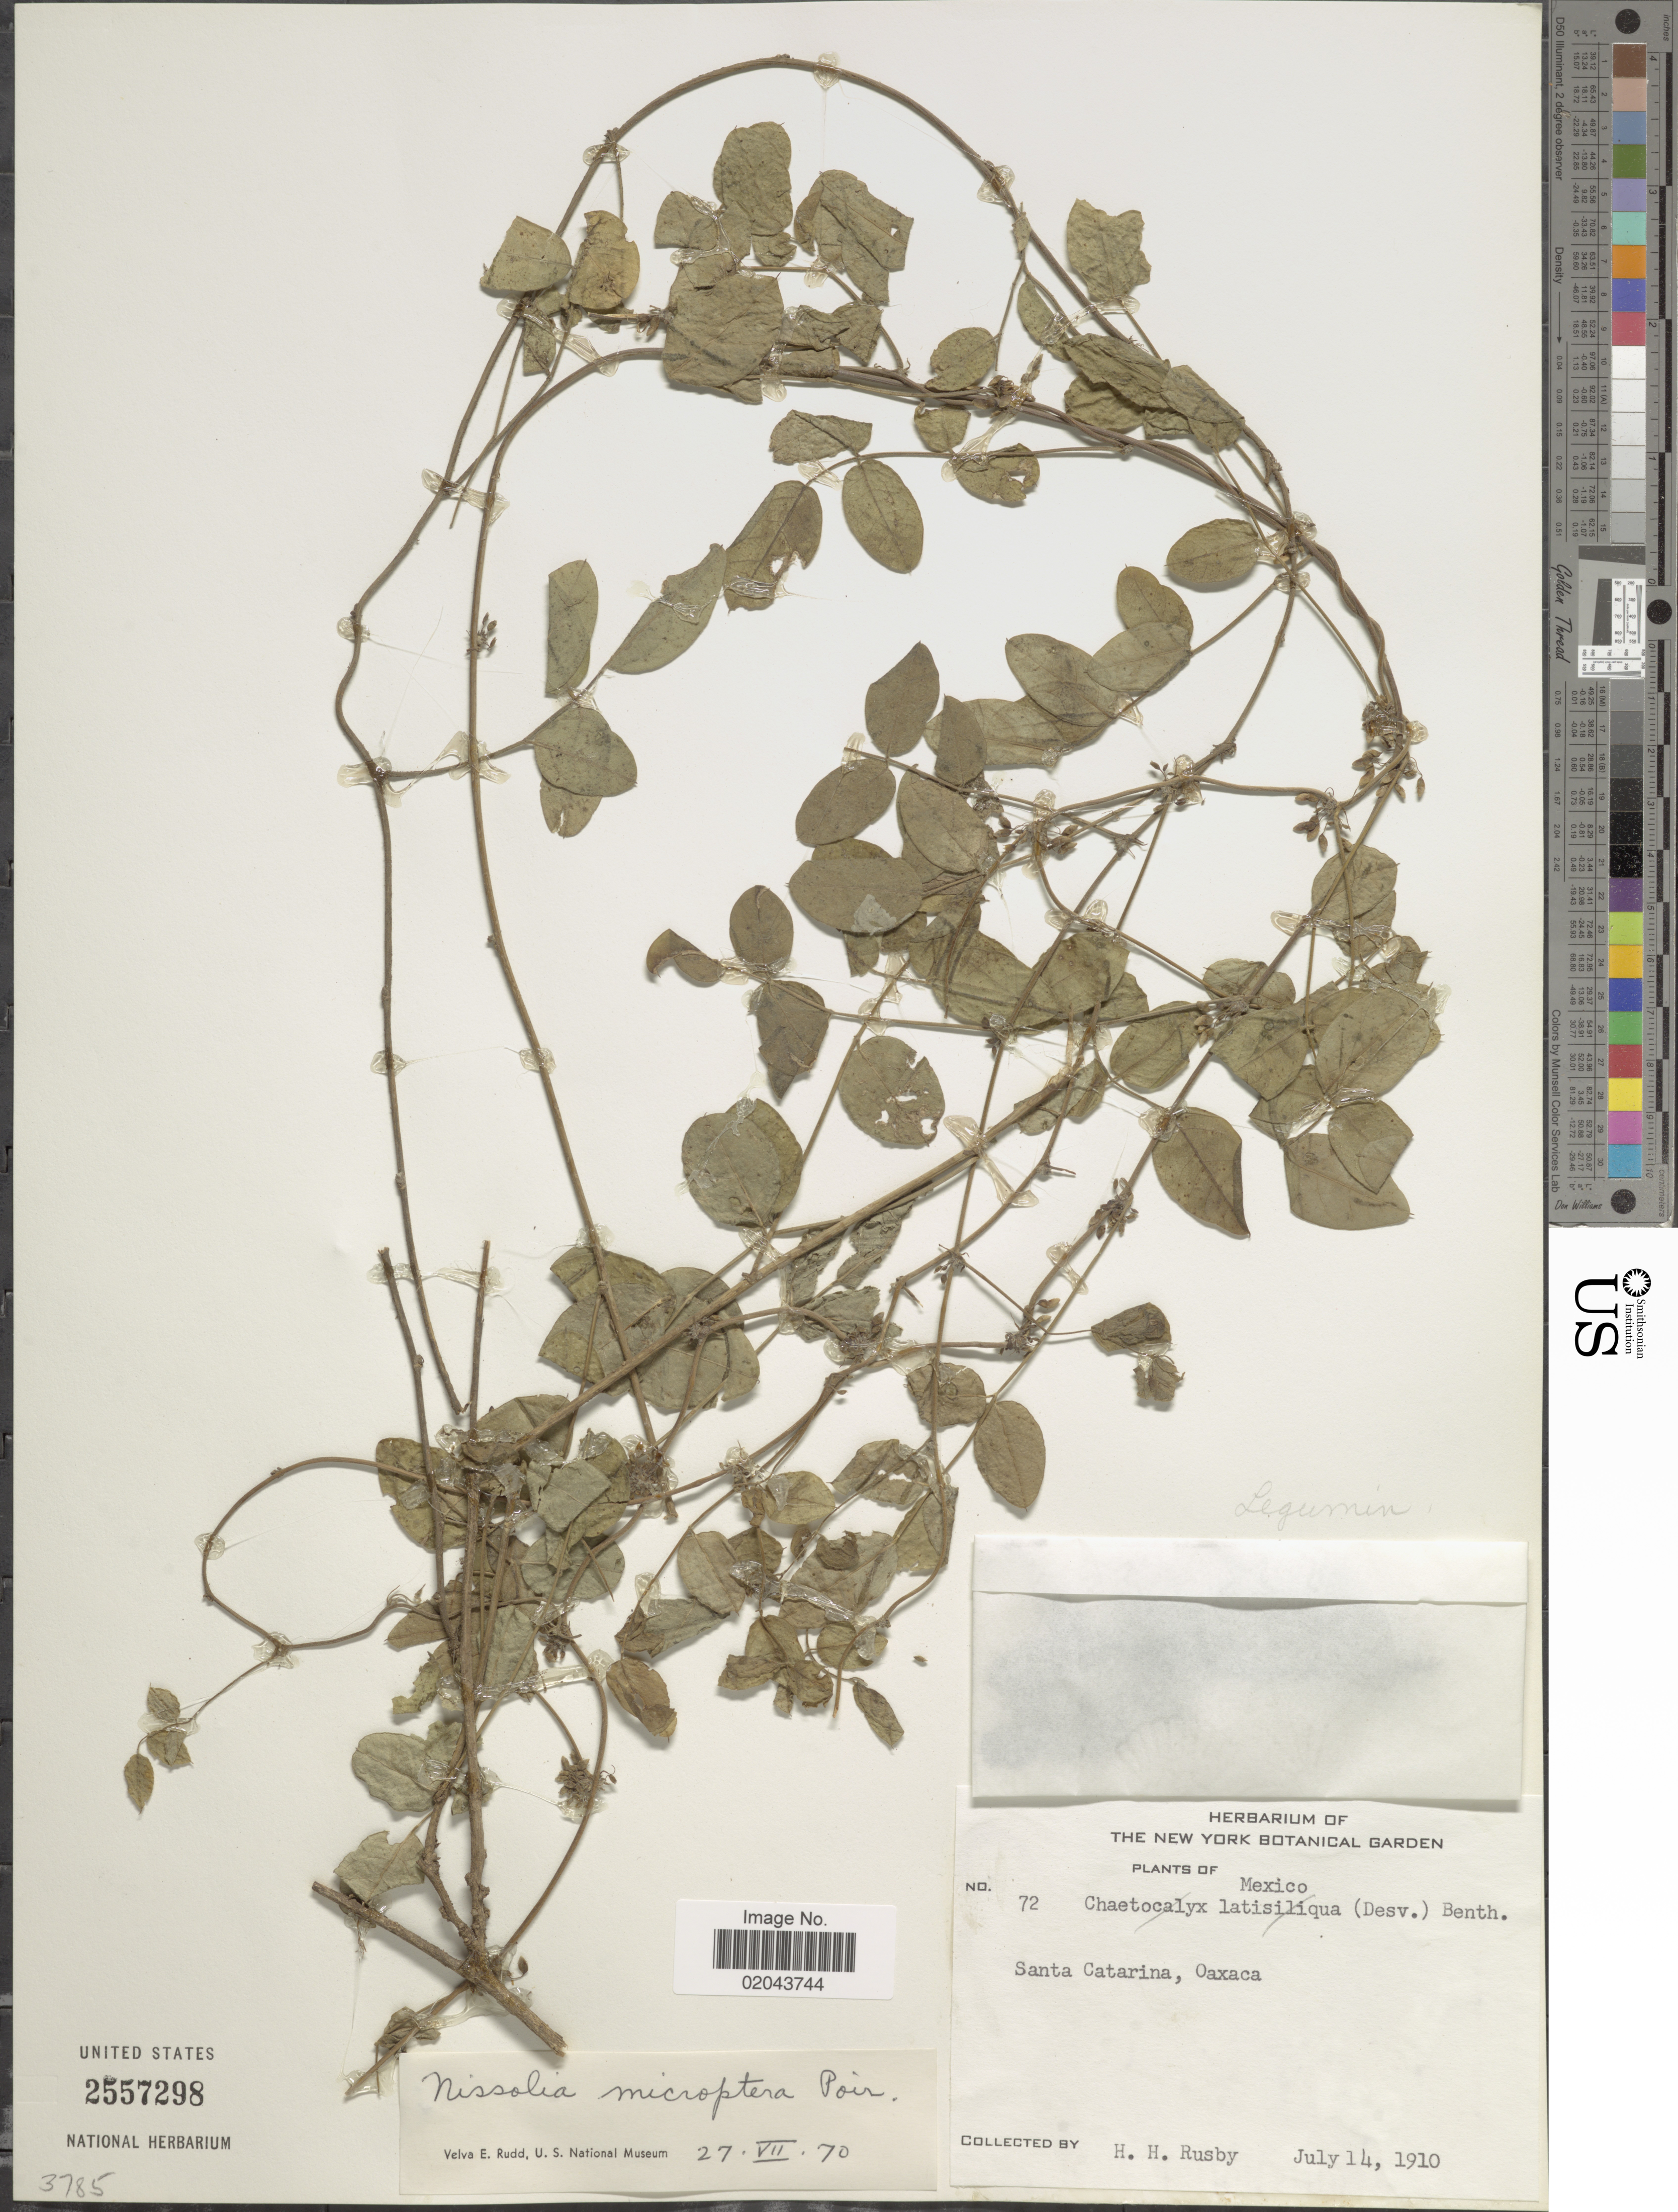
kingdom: Plantae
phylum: Tracheophyta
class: Magnoliopsida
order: Fabales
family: Fabaceae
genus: Nissolia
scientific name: Nissolia microptera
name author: Poir.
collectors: H. H. Rusby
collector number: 72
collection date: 1910-07-14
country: Mexico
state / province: Oaxaca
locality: Santa Catarina.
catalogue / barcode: US 2557298